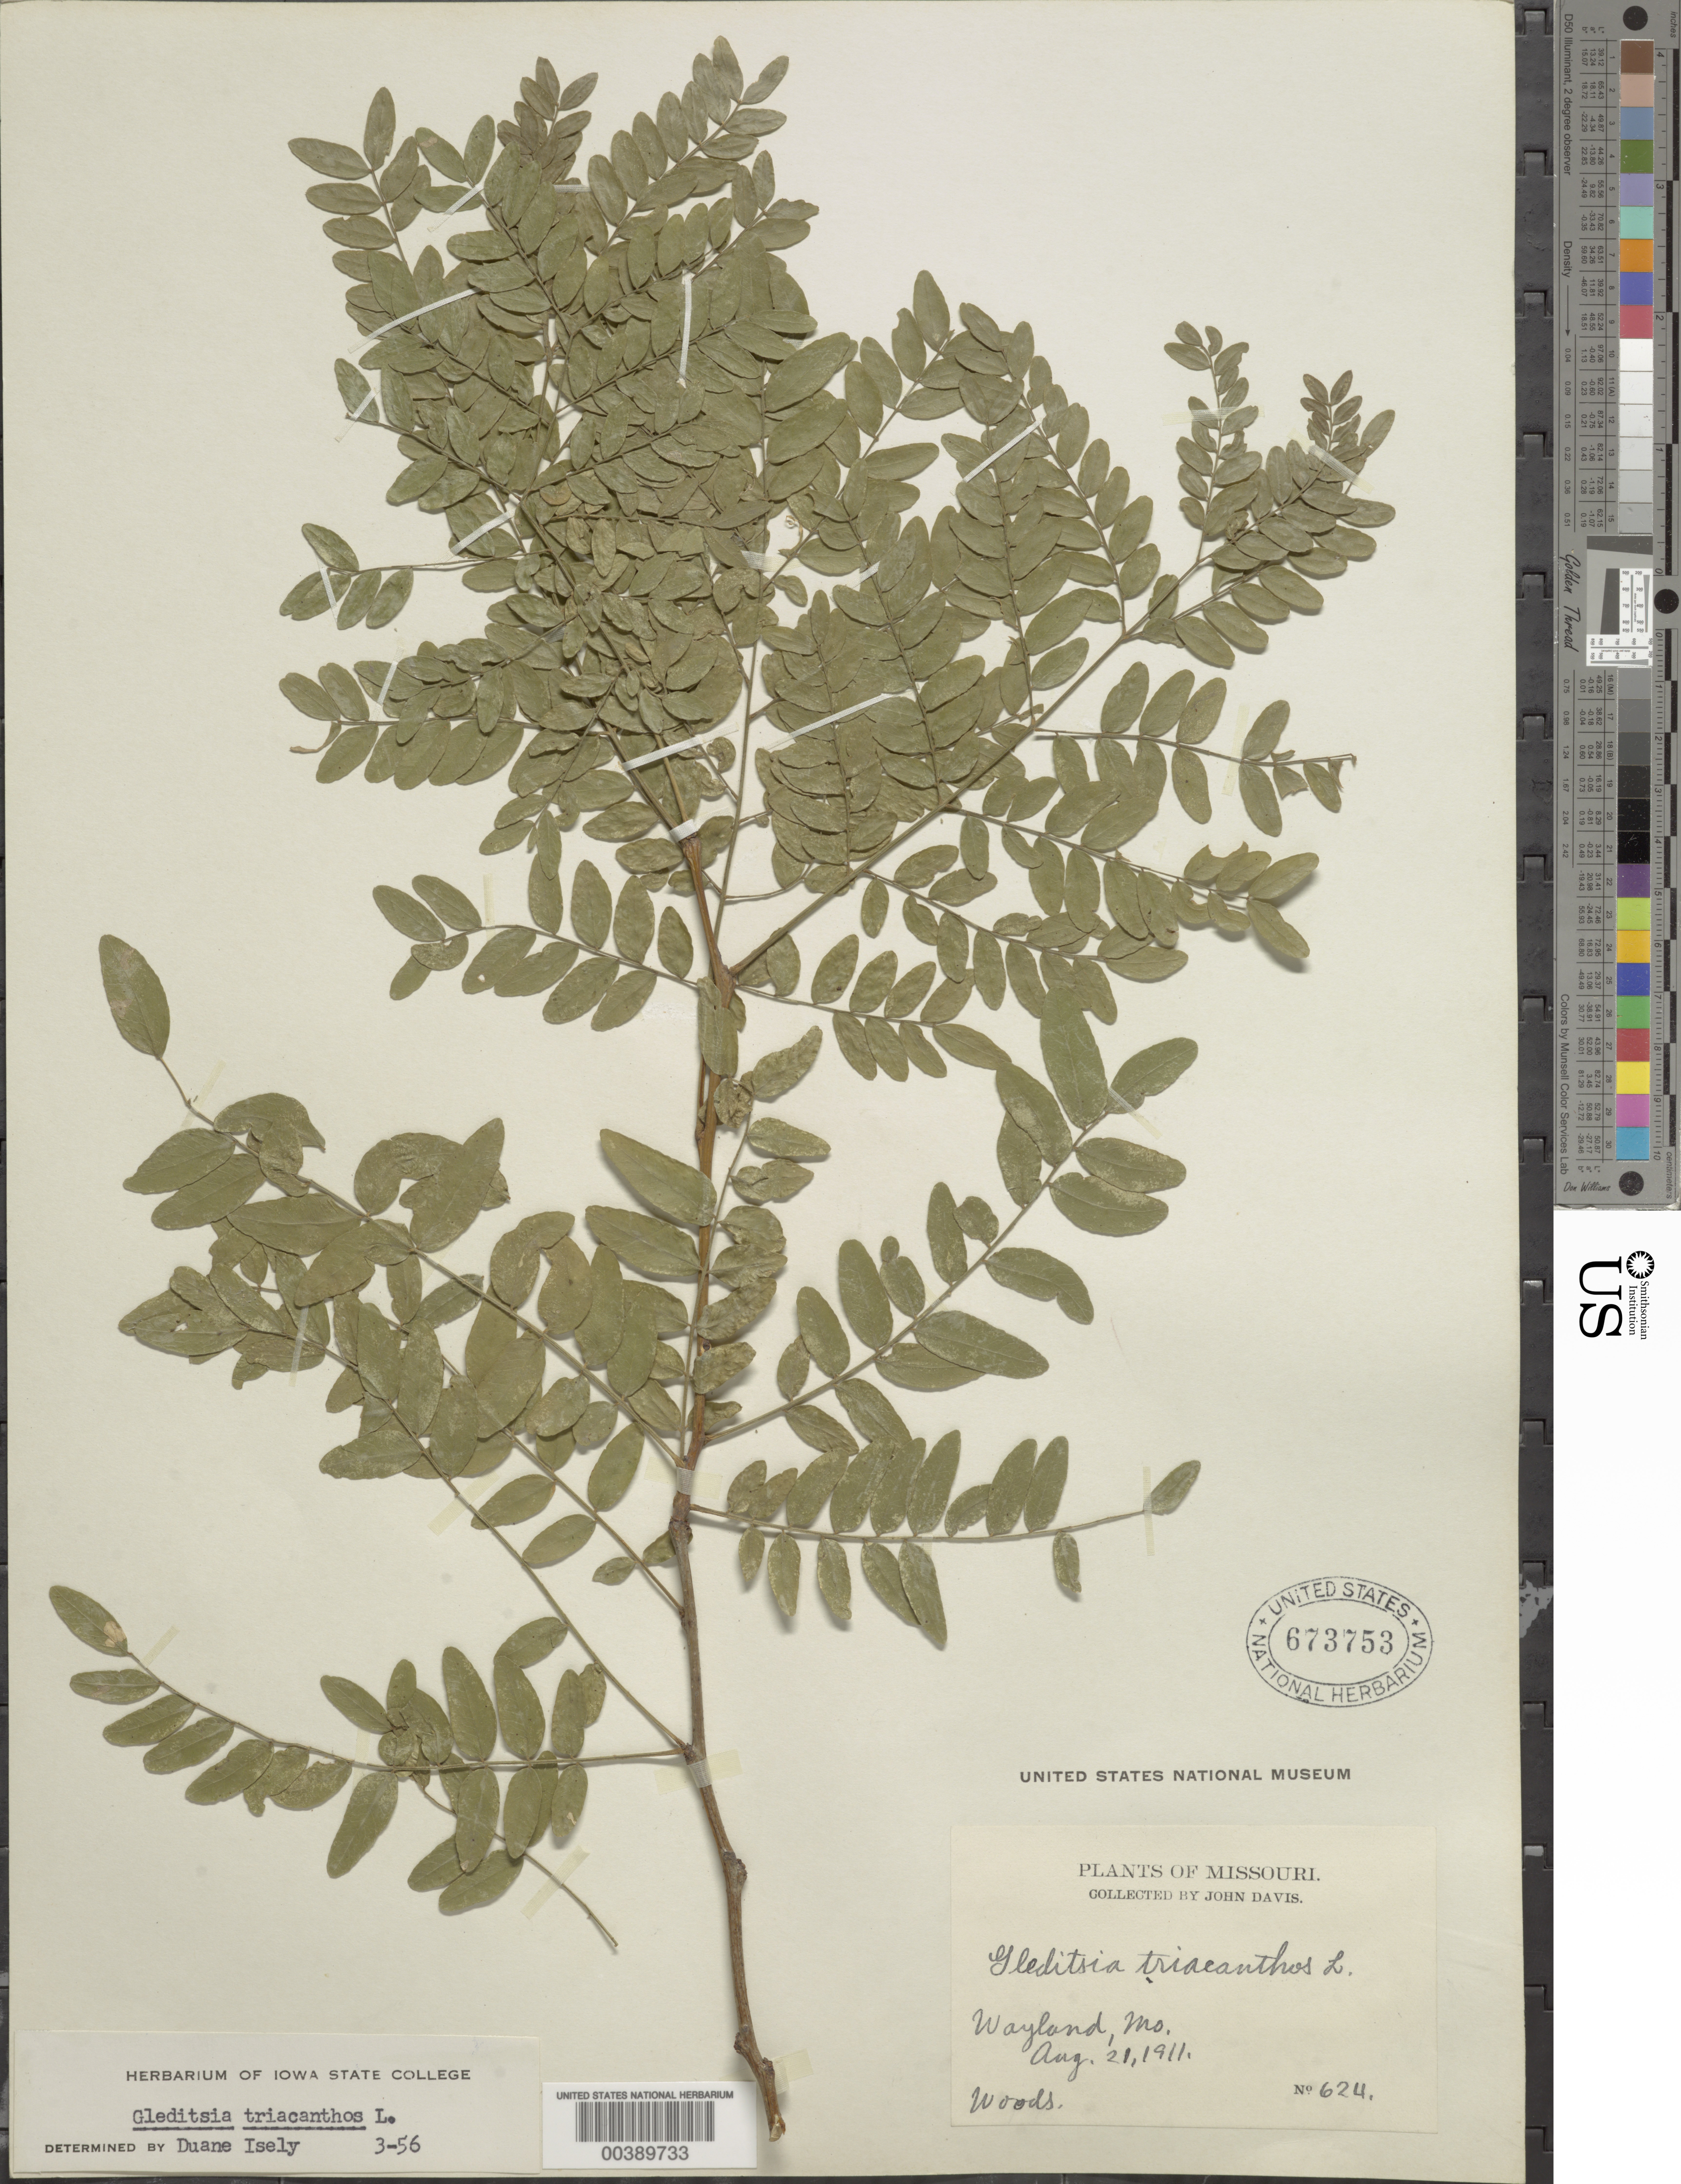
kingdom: Plantae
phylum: Tracheophyta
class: Magnoliopsida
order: Fabales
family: Fabaceae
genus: Gleditsia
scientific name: Gleditsia triacanthos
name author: L.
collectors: J. Davis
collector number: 624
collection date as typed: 21 Aug 1911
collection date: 1911-08-21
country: United States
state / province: Missouri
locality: Wayland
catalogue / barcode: US 673753